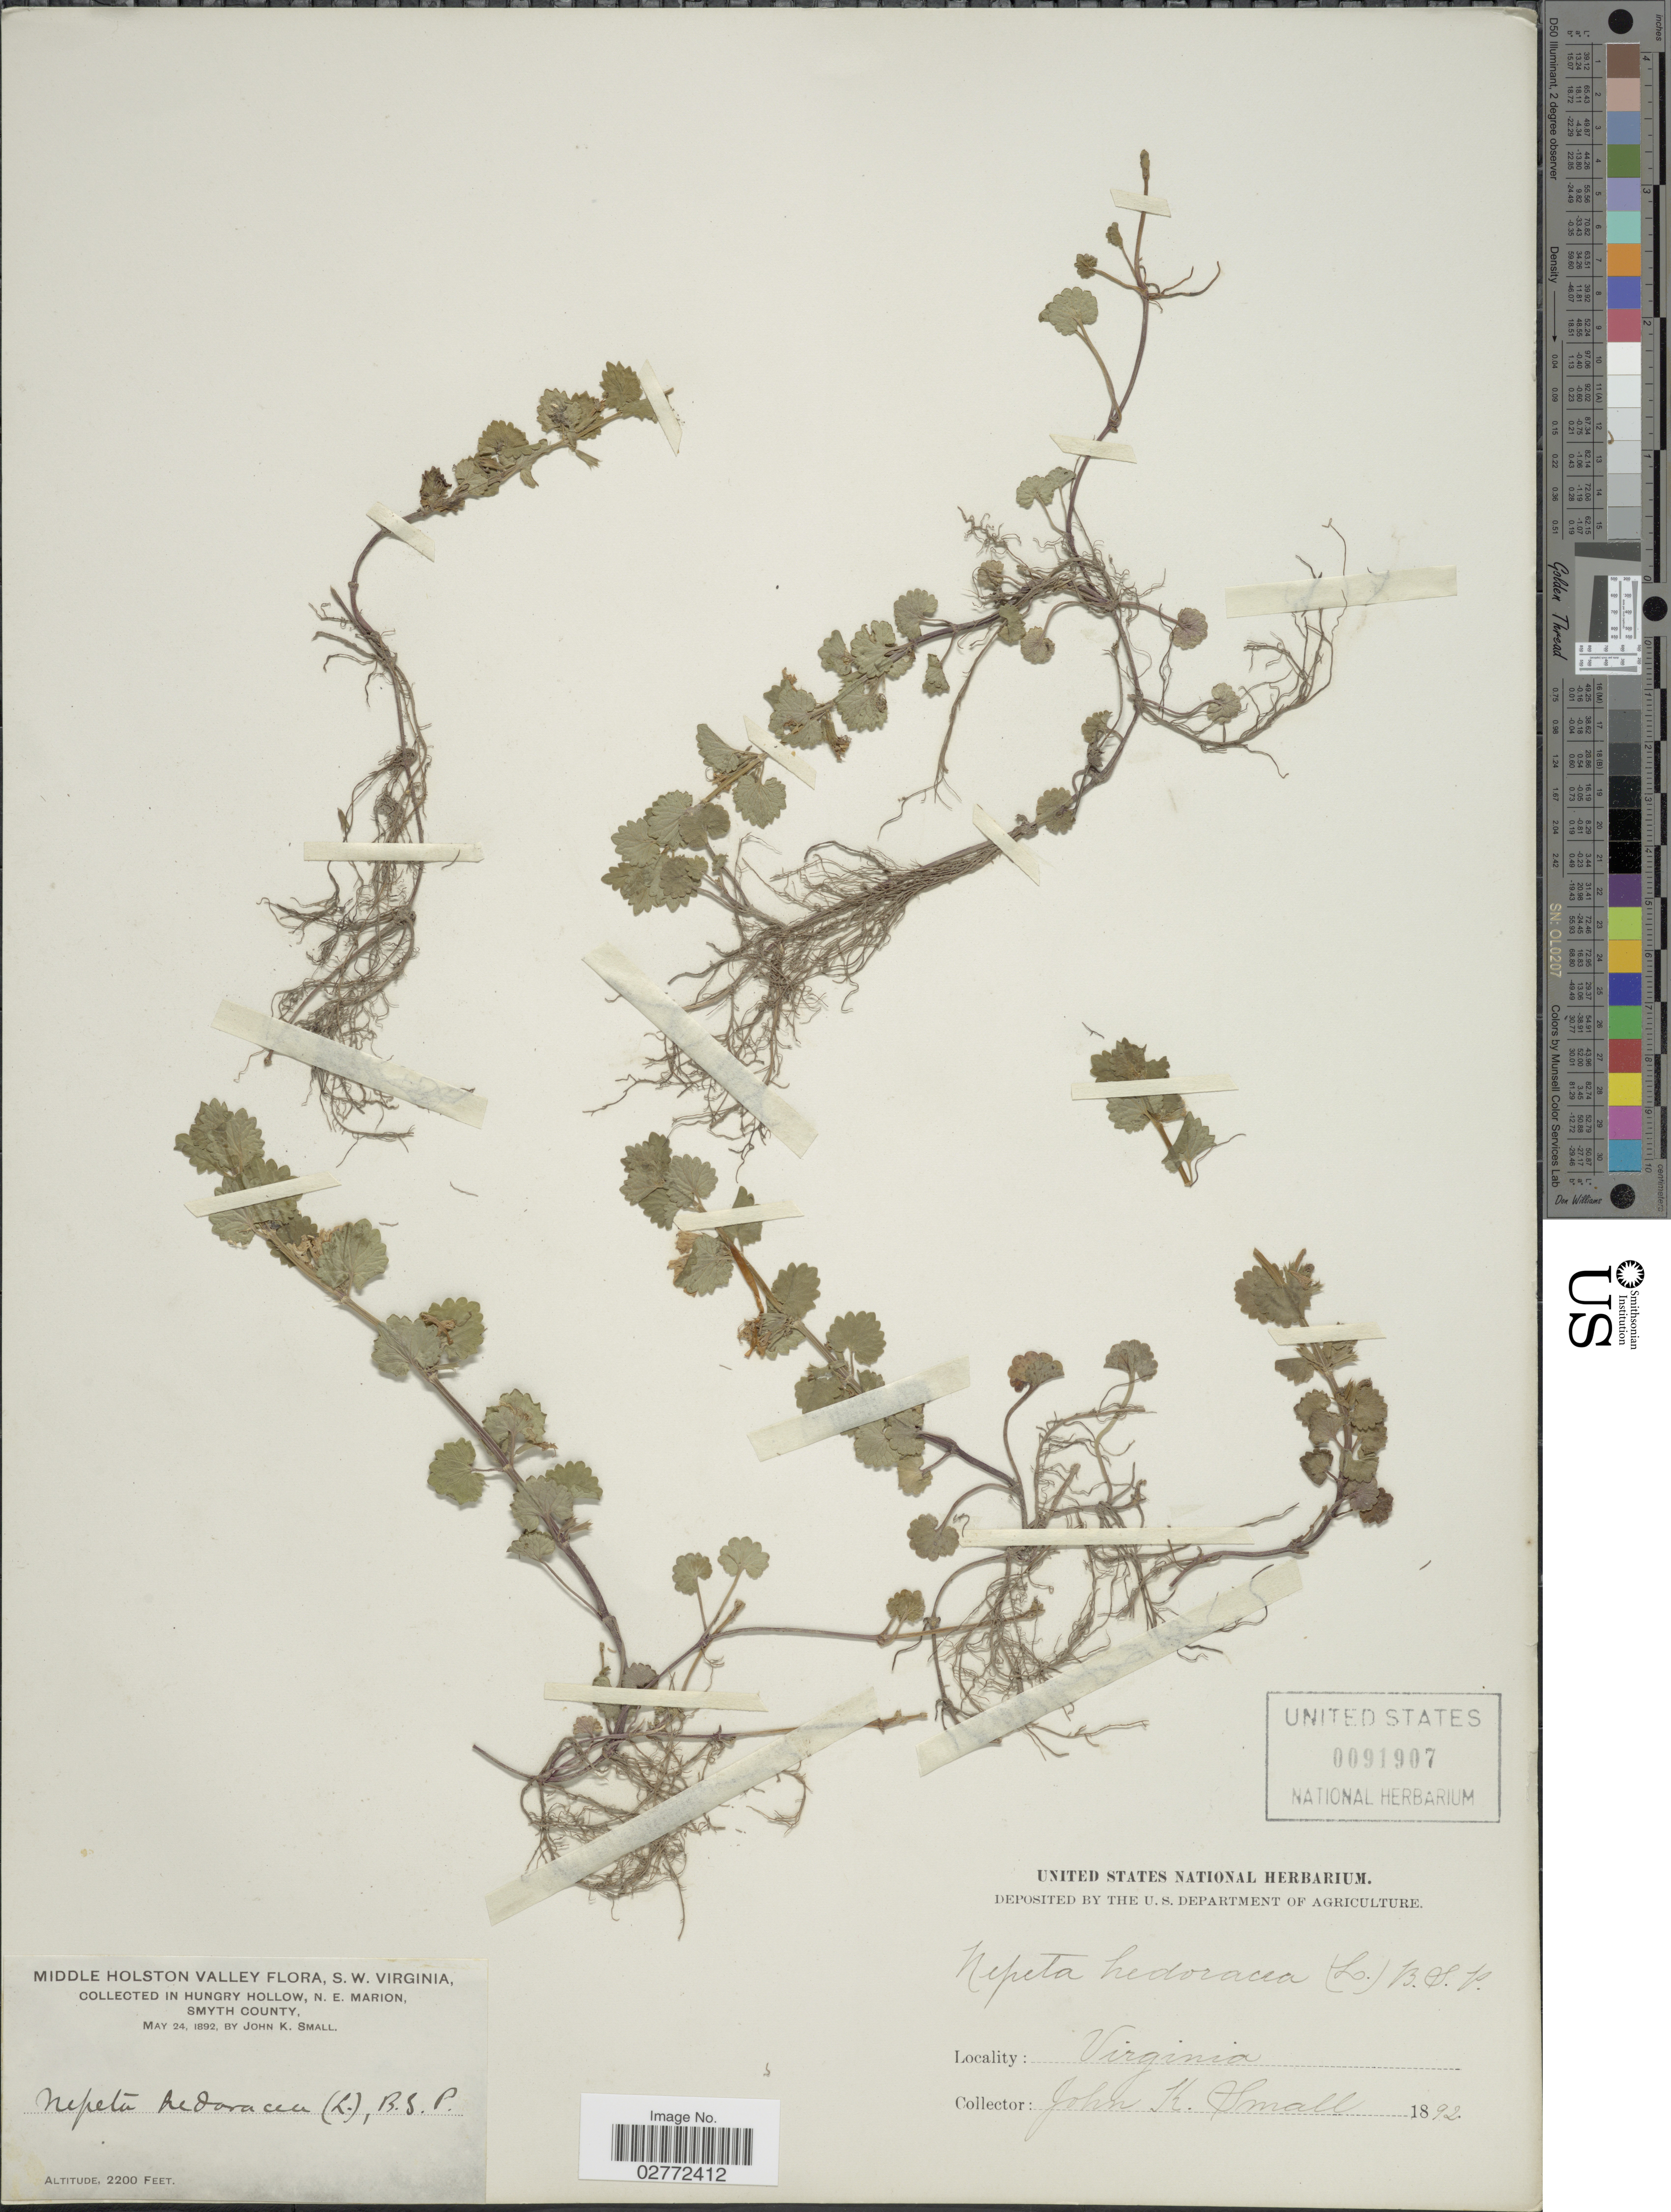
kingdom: Plantae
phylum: Tracheophyta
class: Magnoliopsida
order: Lamiales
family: Lamiaceae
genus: Glechoma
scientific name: Glechoma hederacea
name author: L.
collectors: J. K. Small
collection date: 1892-05-24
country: United States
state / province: Virginia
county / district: Smyth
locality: Middle Holston Valley, S.W. Virginia. In Hungry Hollow, N.E. Marion, Smyth County.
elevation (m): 671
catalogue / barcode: US 91907